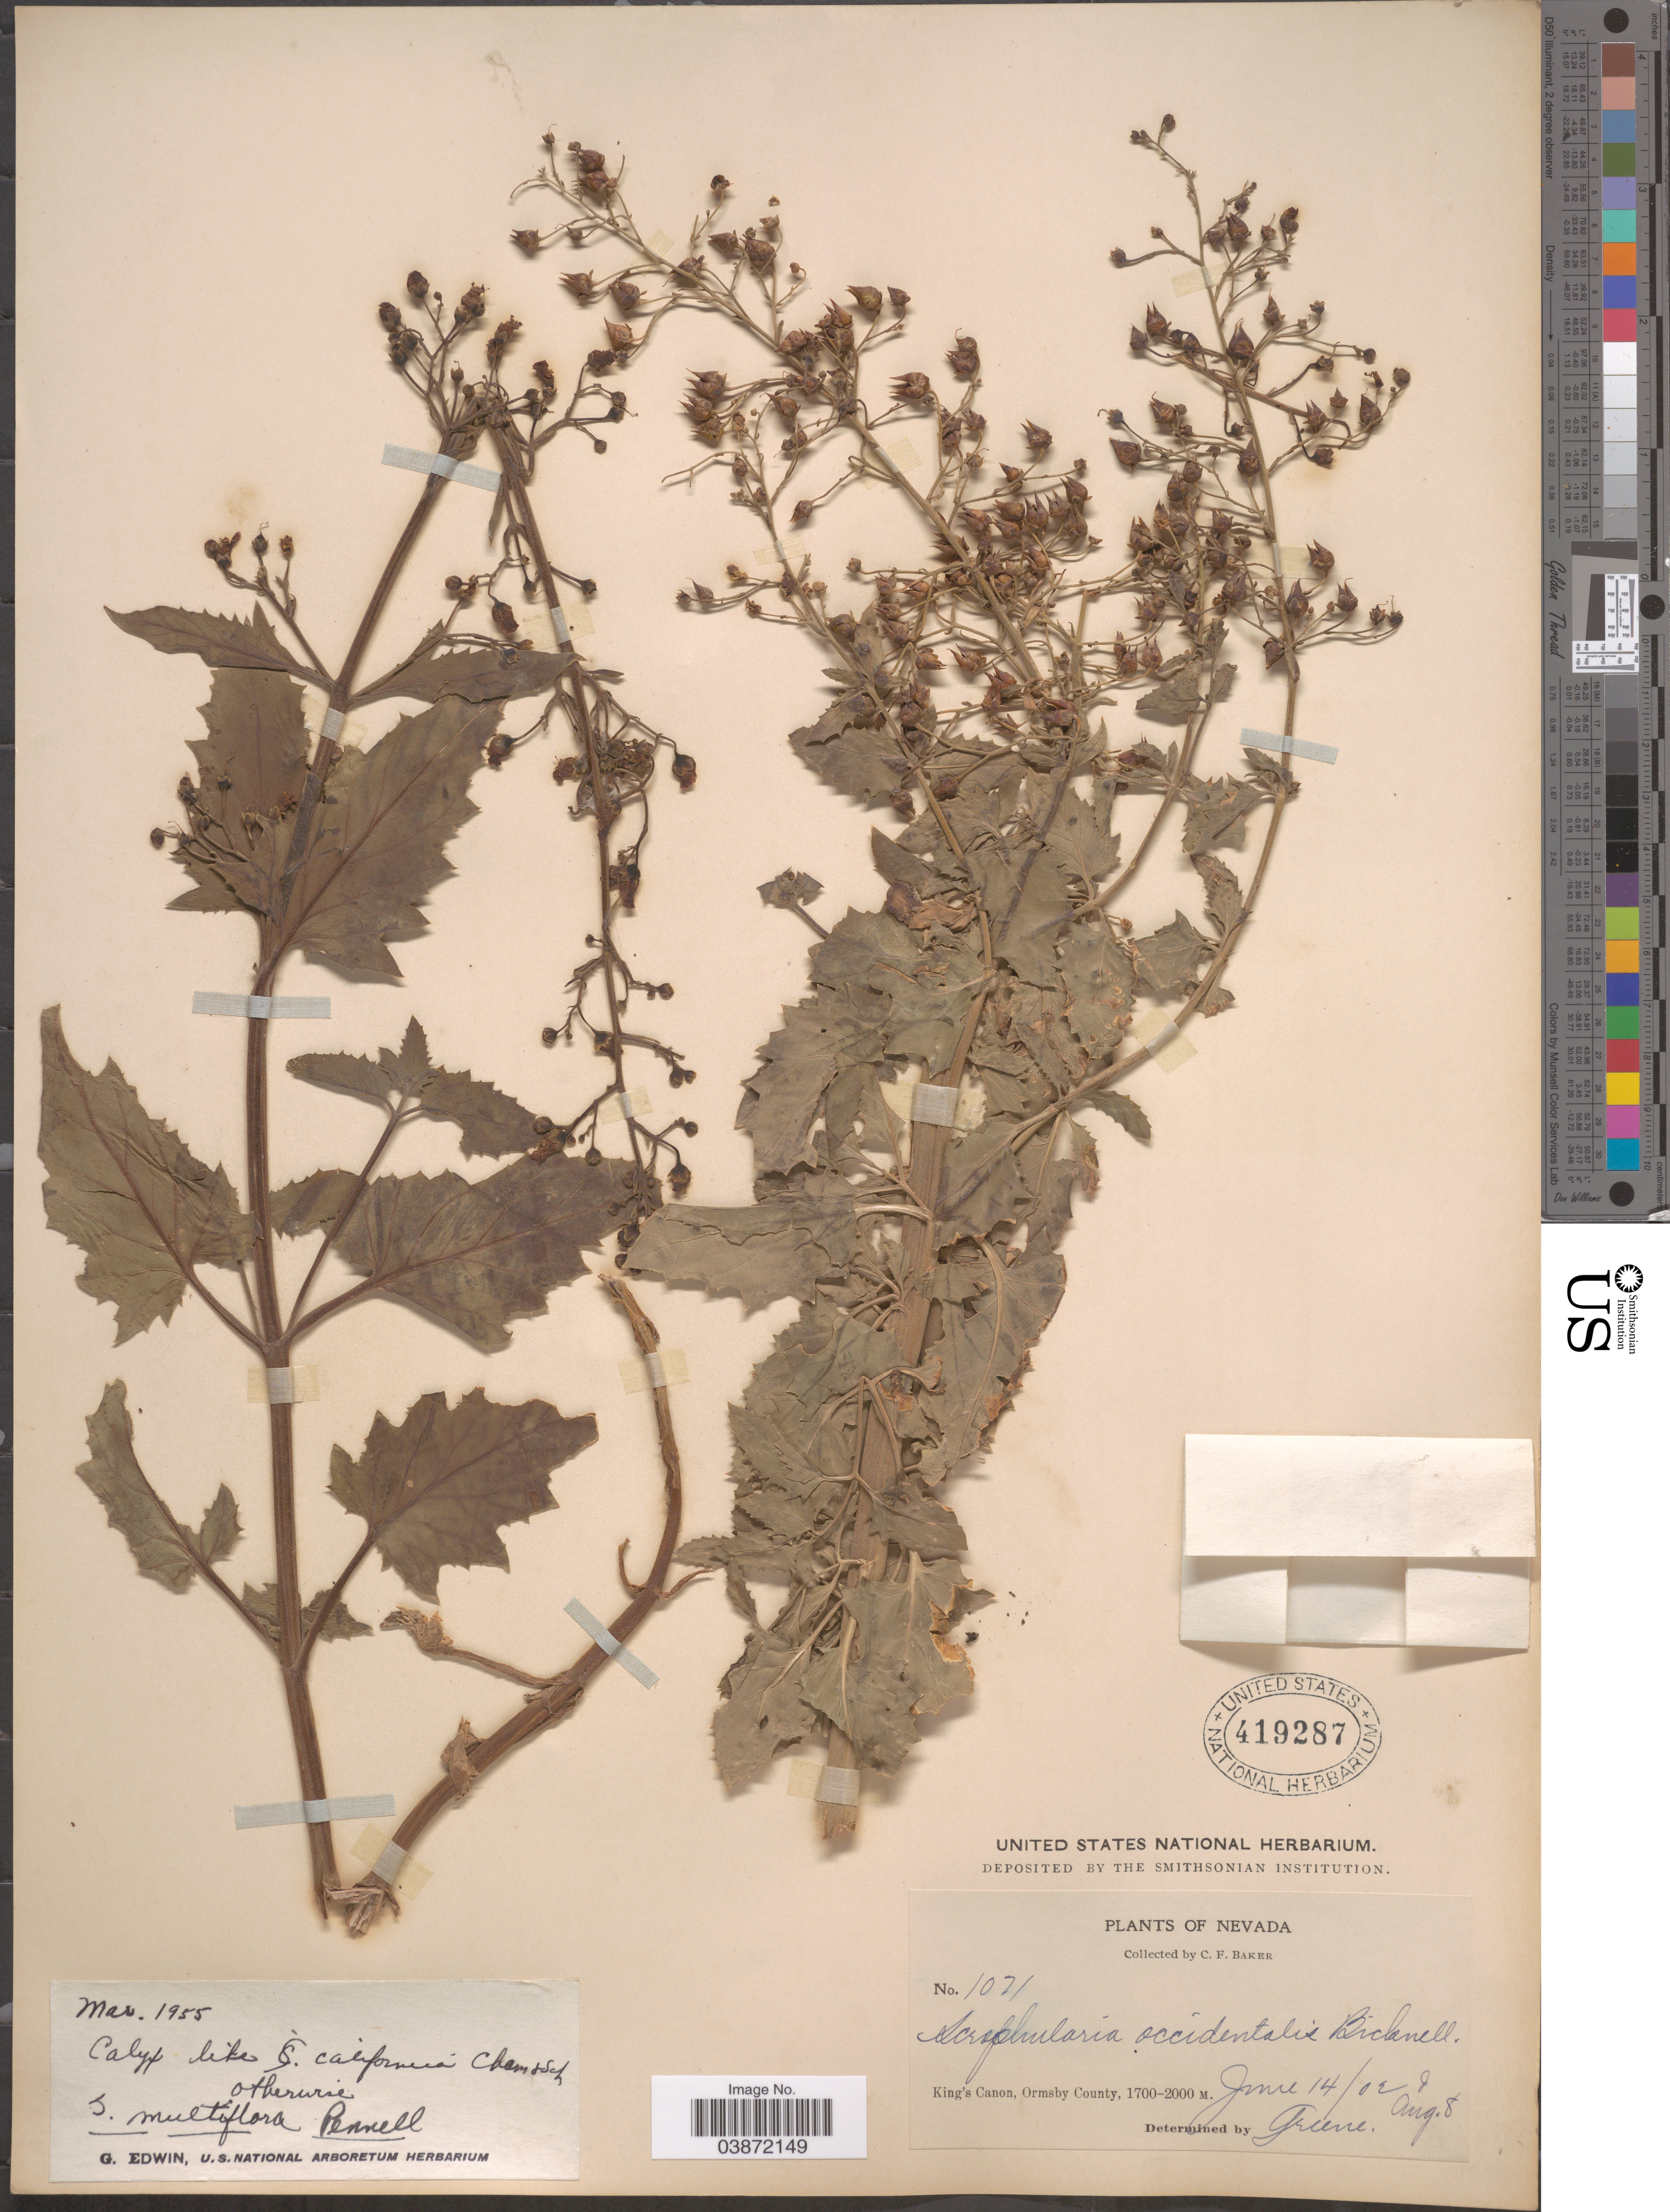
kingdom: Plantae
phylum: Tracheophyta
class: Magnoliopsida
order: Lamiales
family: Scrophulariaceae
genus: Scrophularia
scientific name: Scrophularia multiflora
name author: Pennell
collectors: C. F. Baker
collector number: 1071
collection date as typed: Transcribed d/m/y: 14/6/2 to 8/8/2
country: United States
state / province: Nevada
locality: King's Canon, Ormsby County.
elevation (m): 1700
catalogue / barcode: US 419287